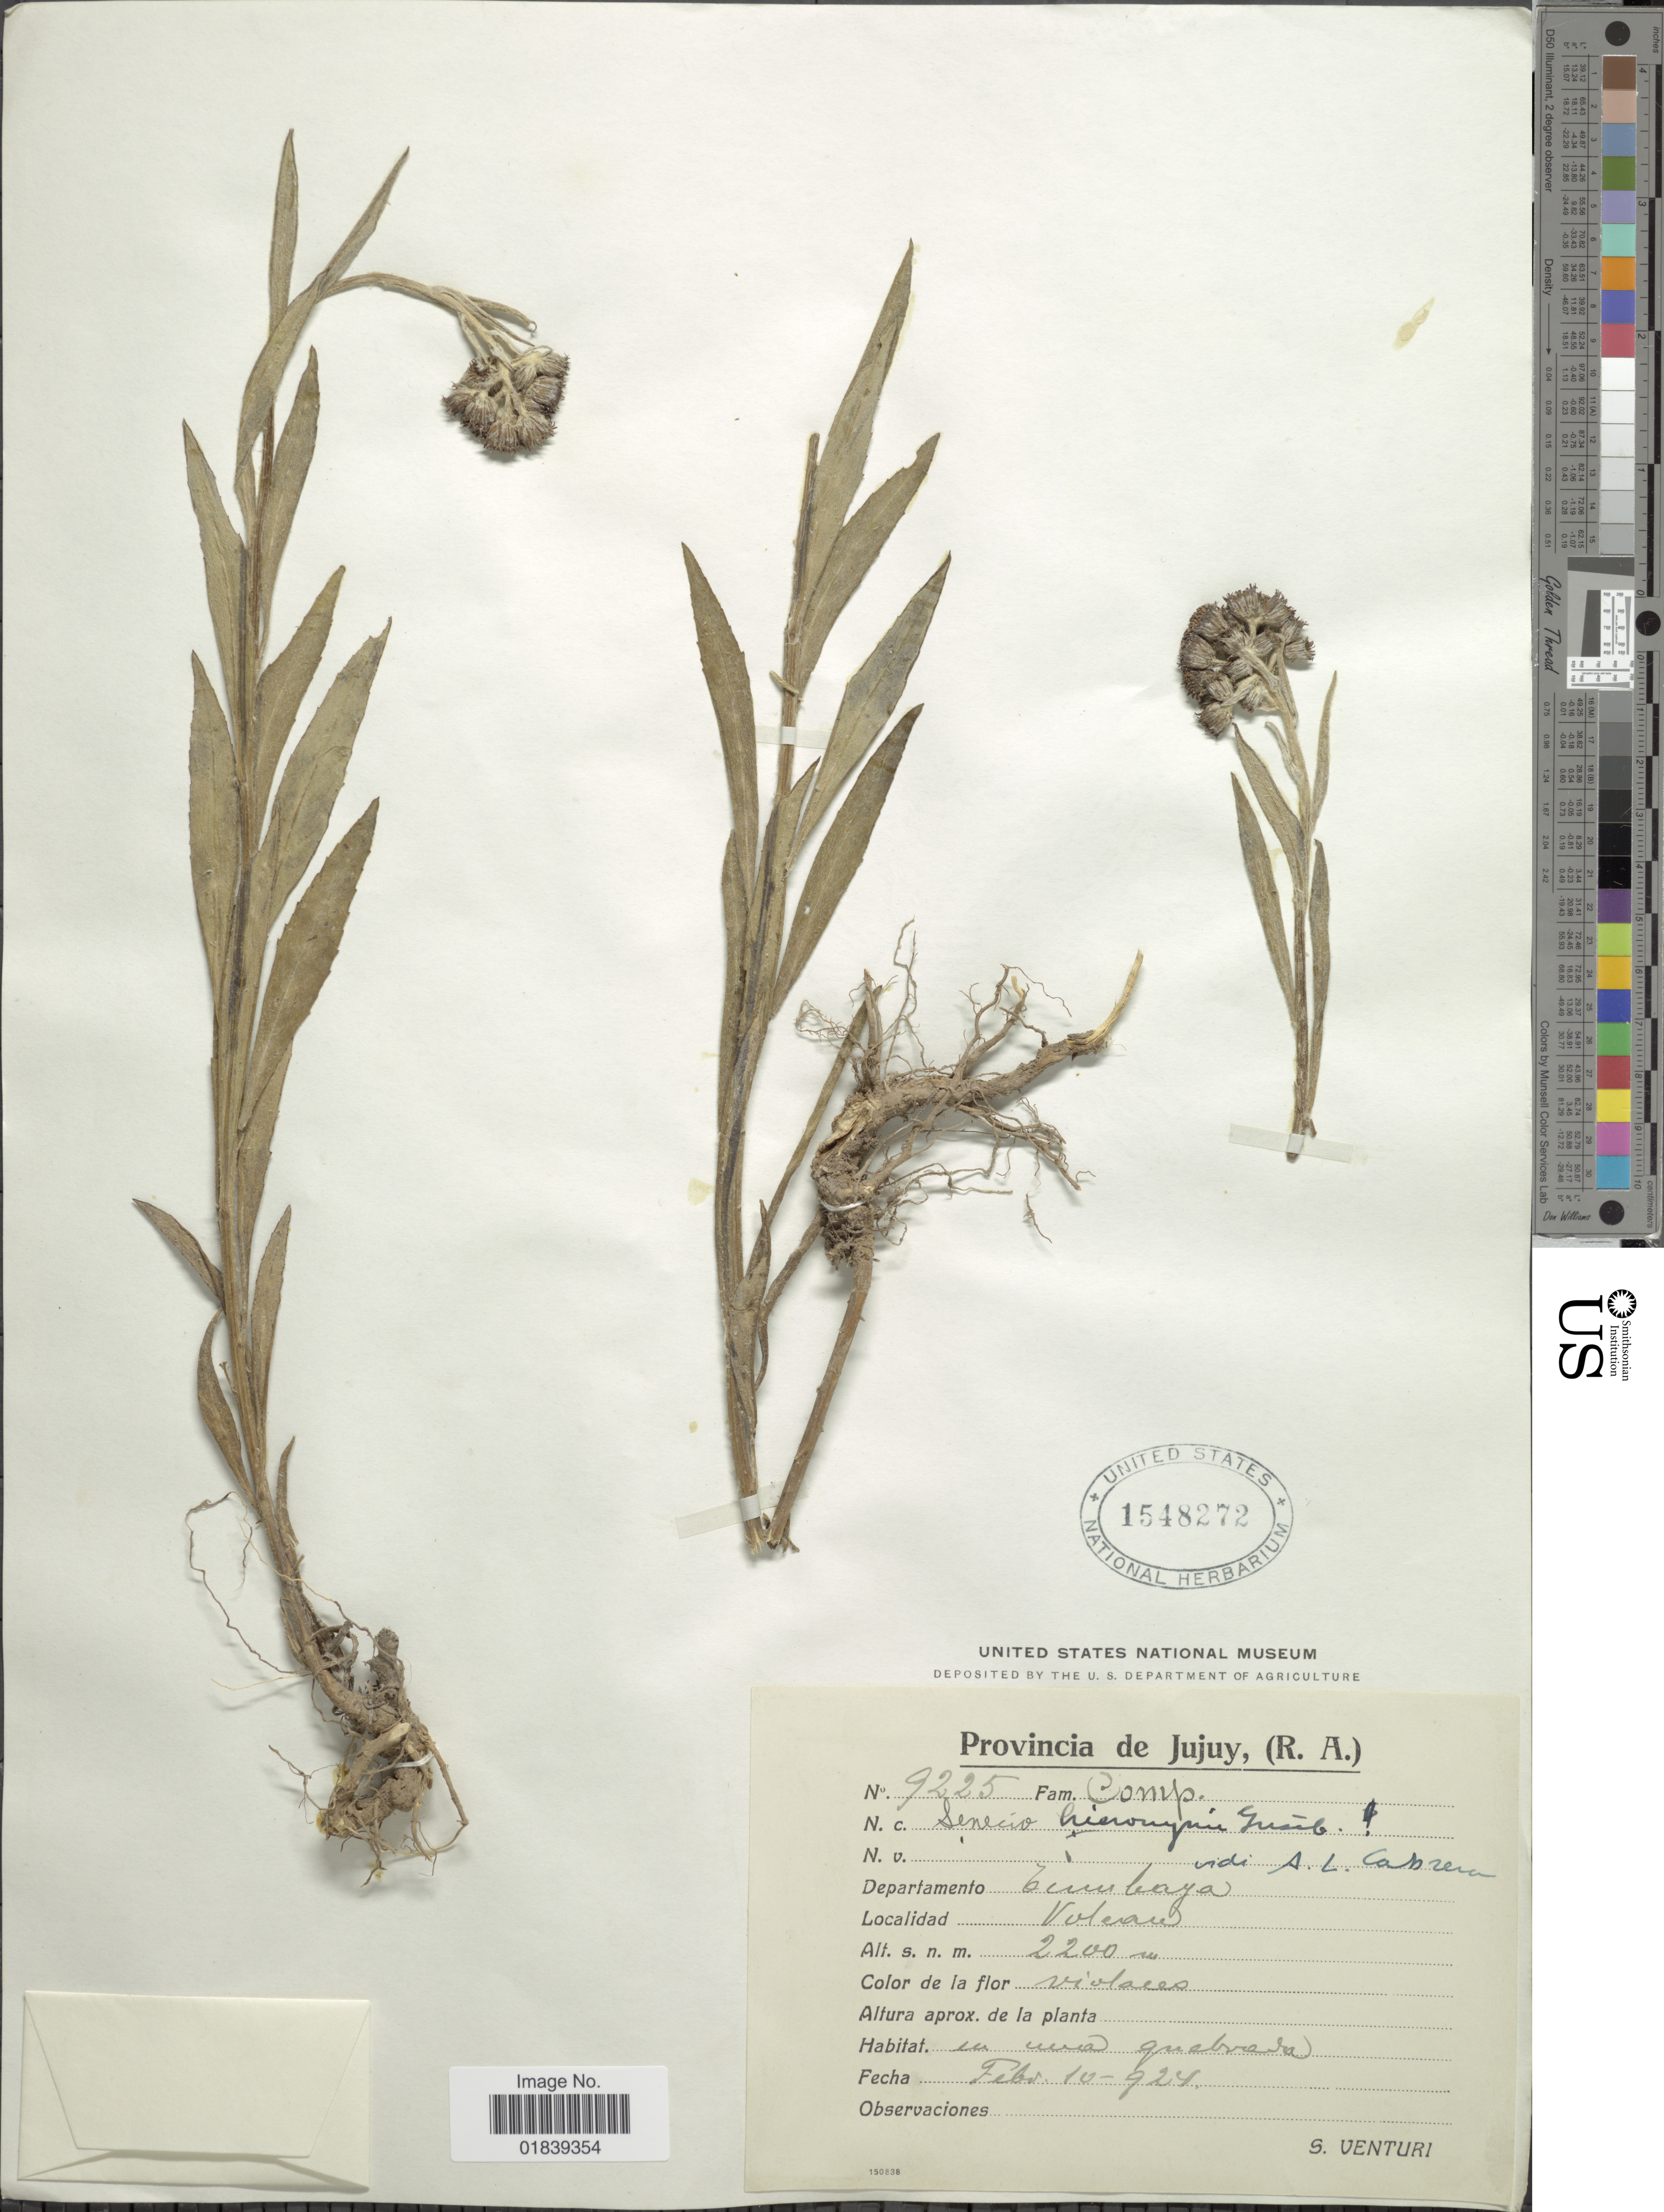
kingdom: Plantae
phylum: Tracheophyta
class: Magnoliopsida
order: Asterales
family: Asteraceae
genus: Senecio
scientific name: Senecio hieronymi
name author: Griseb.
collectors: S. Venturi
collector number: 9225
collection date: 1924-02-10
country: Argentina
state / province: Jujuy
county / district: Tumbaya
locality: Volcan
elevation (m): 2200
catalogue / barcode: US 1548272